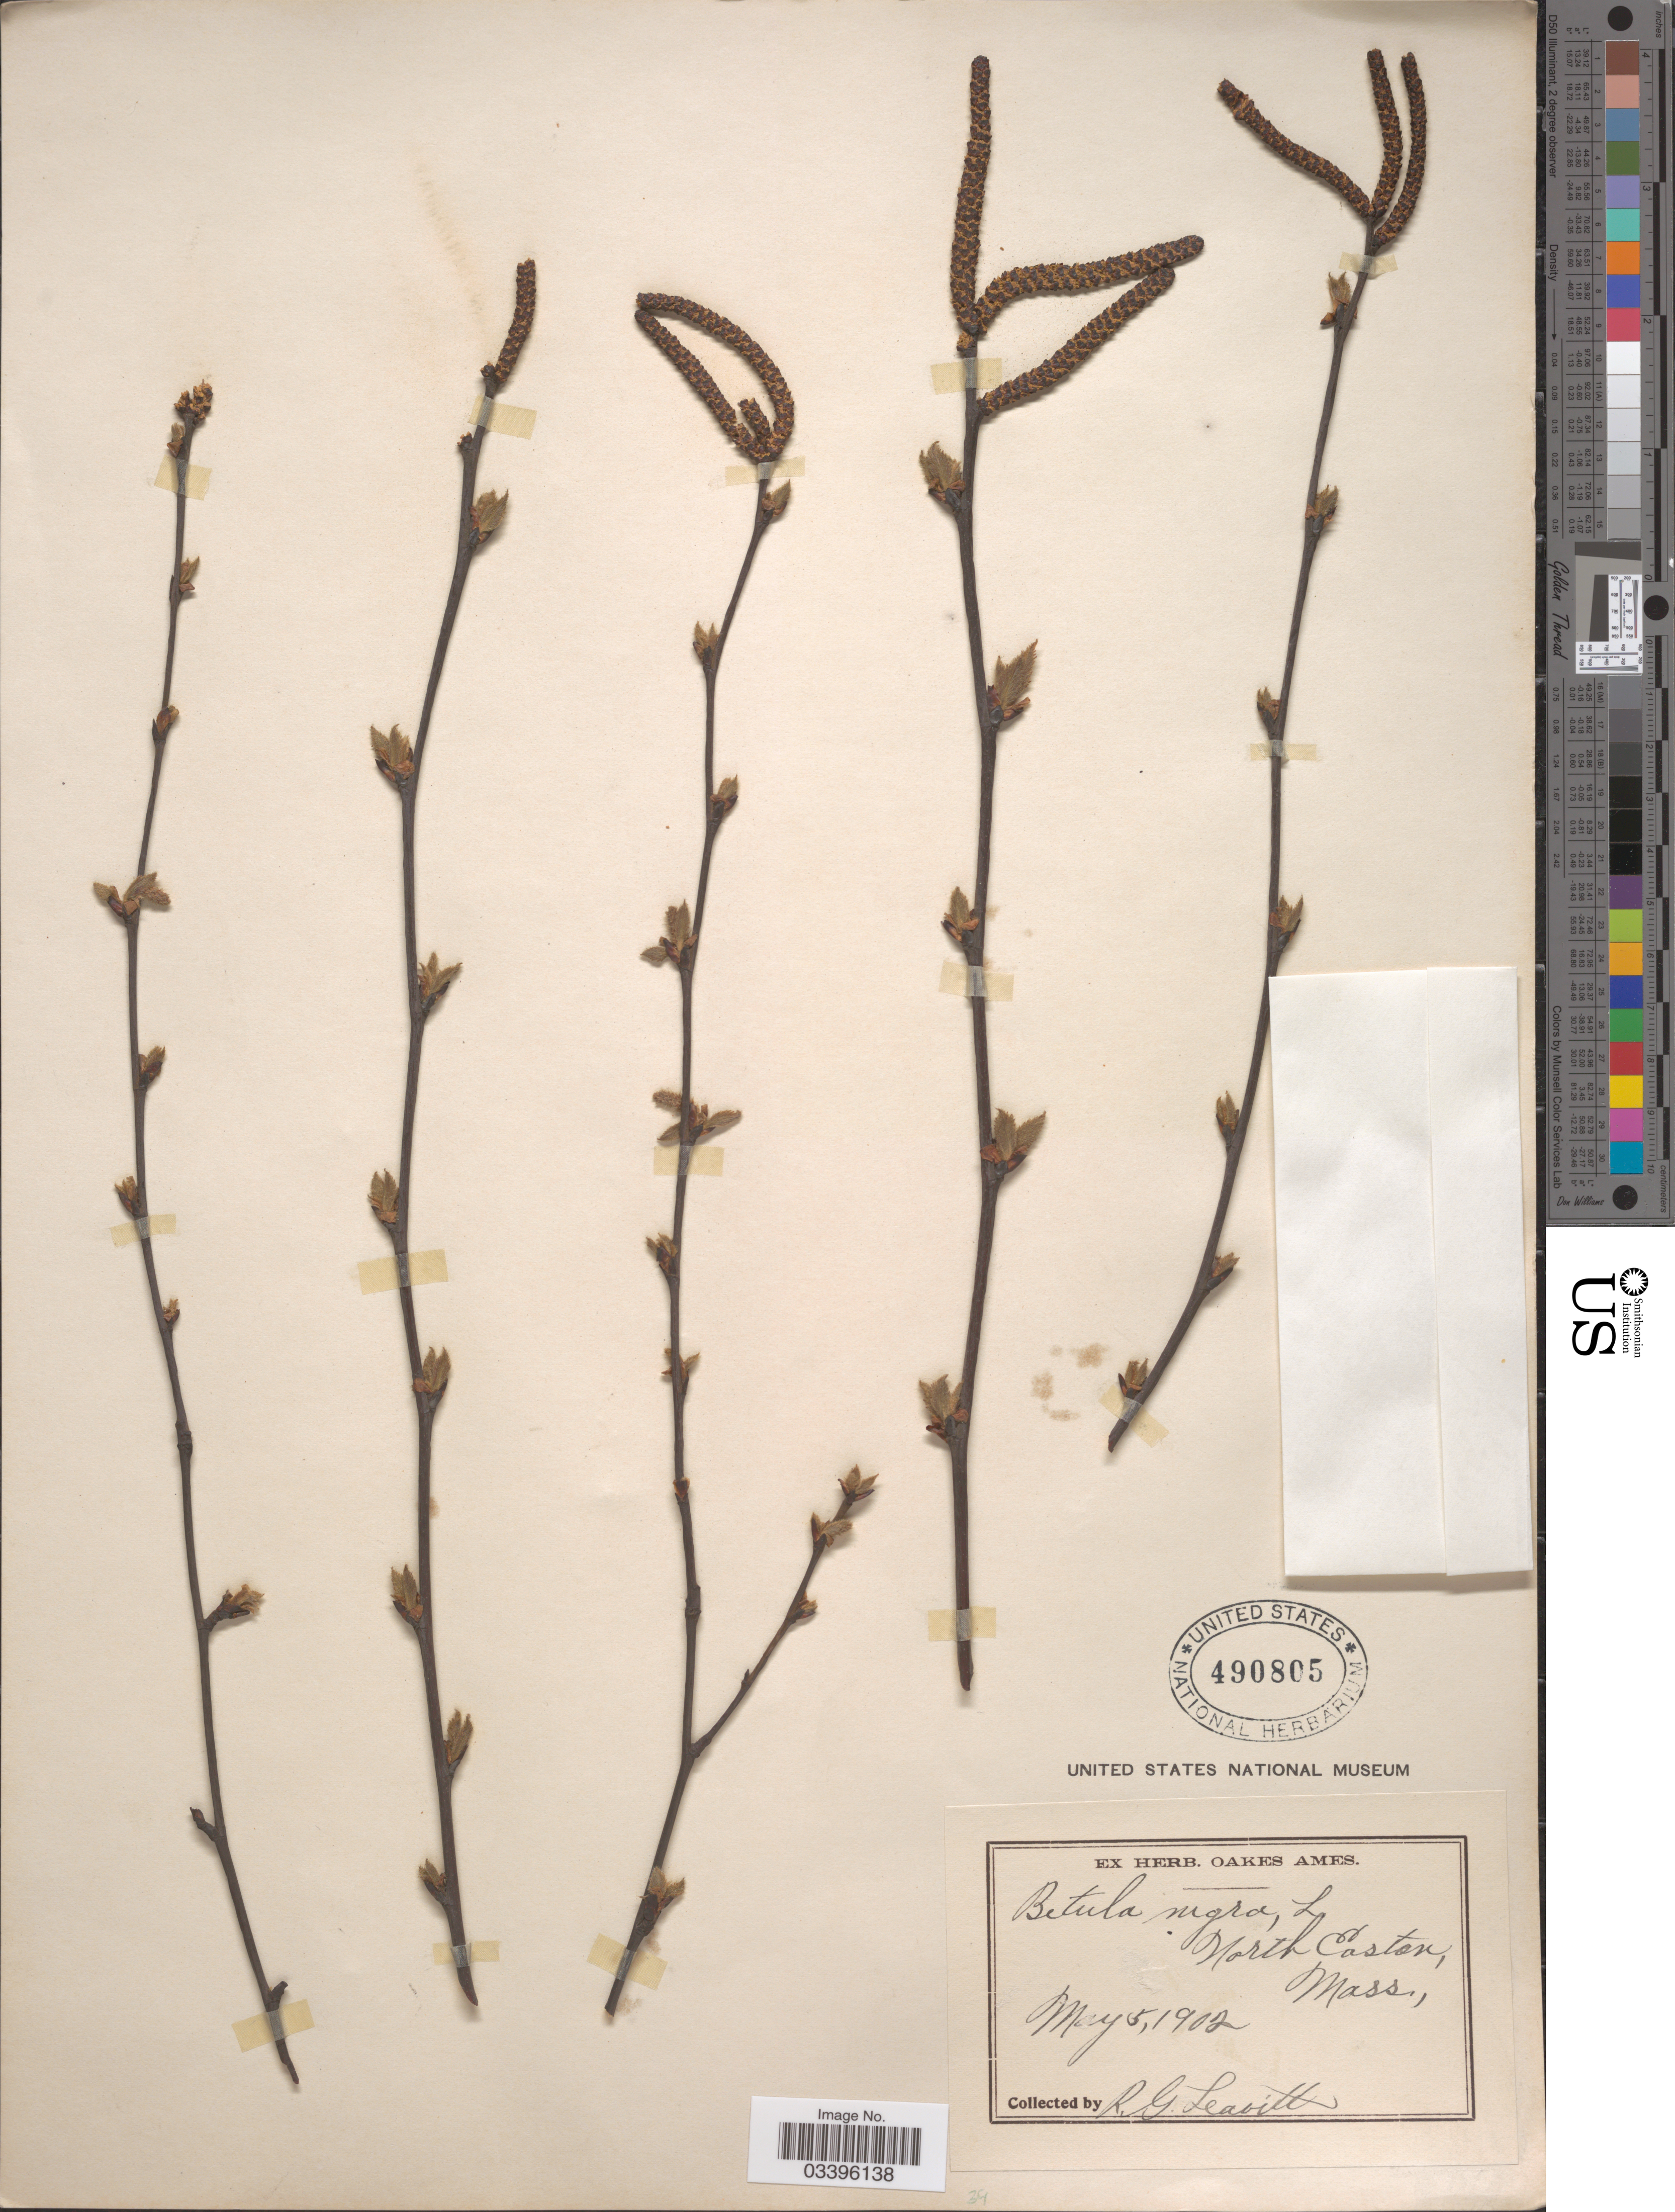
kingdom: Plantae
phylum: Tracheophyta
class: Magnoliopsida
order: Fagales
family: Betulaceae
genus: Betula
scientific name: Betula nigra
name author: L.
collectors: R. G. Leavitt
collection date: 1902-05-05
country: United States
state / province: Massachusetts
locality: North Easton.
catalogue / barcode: US 490805